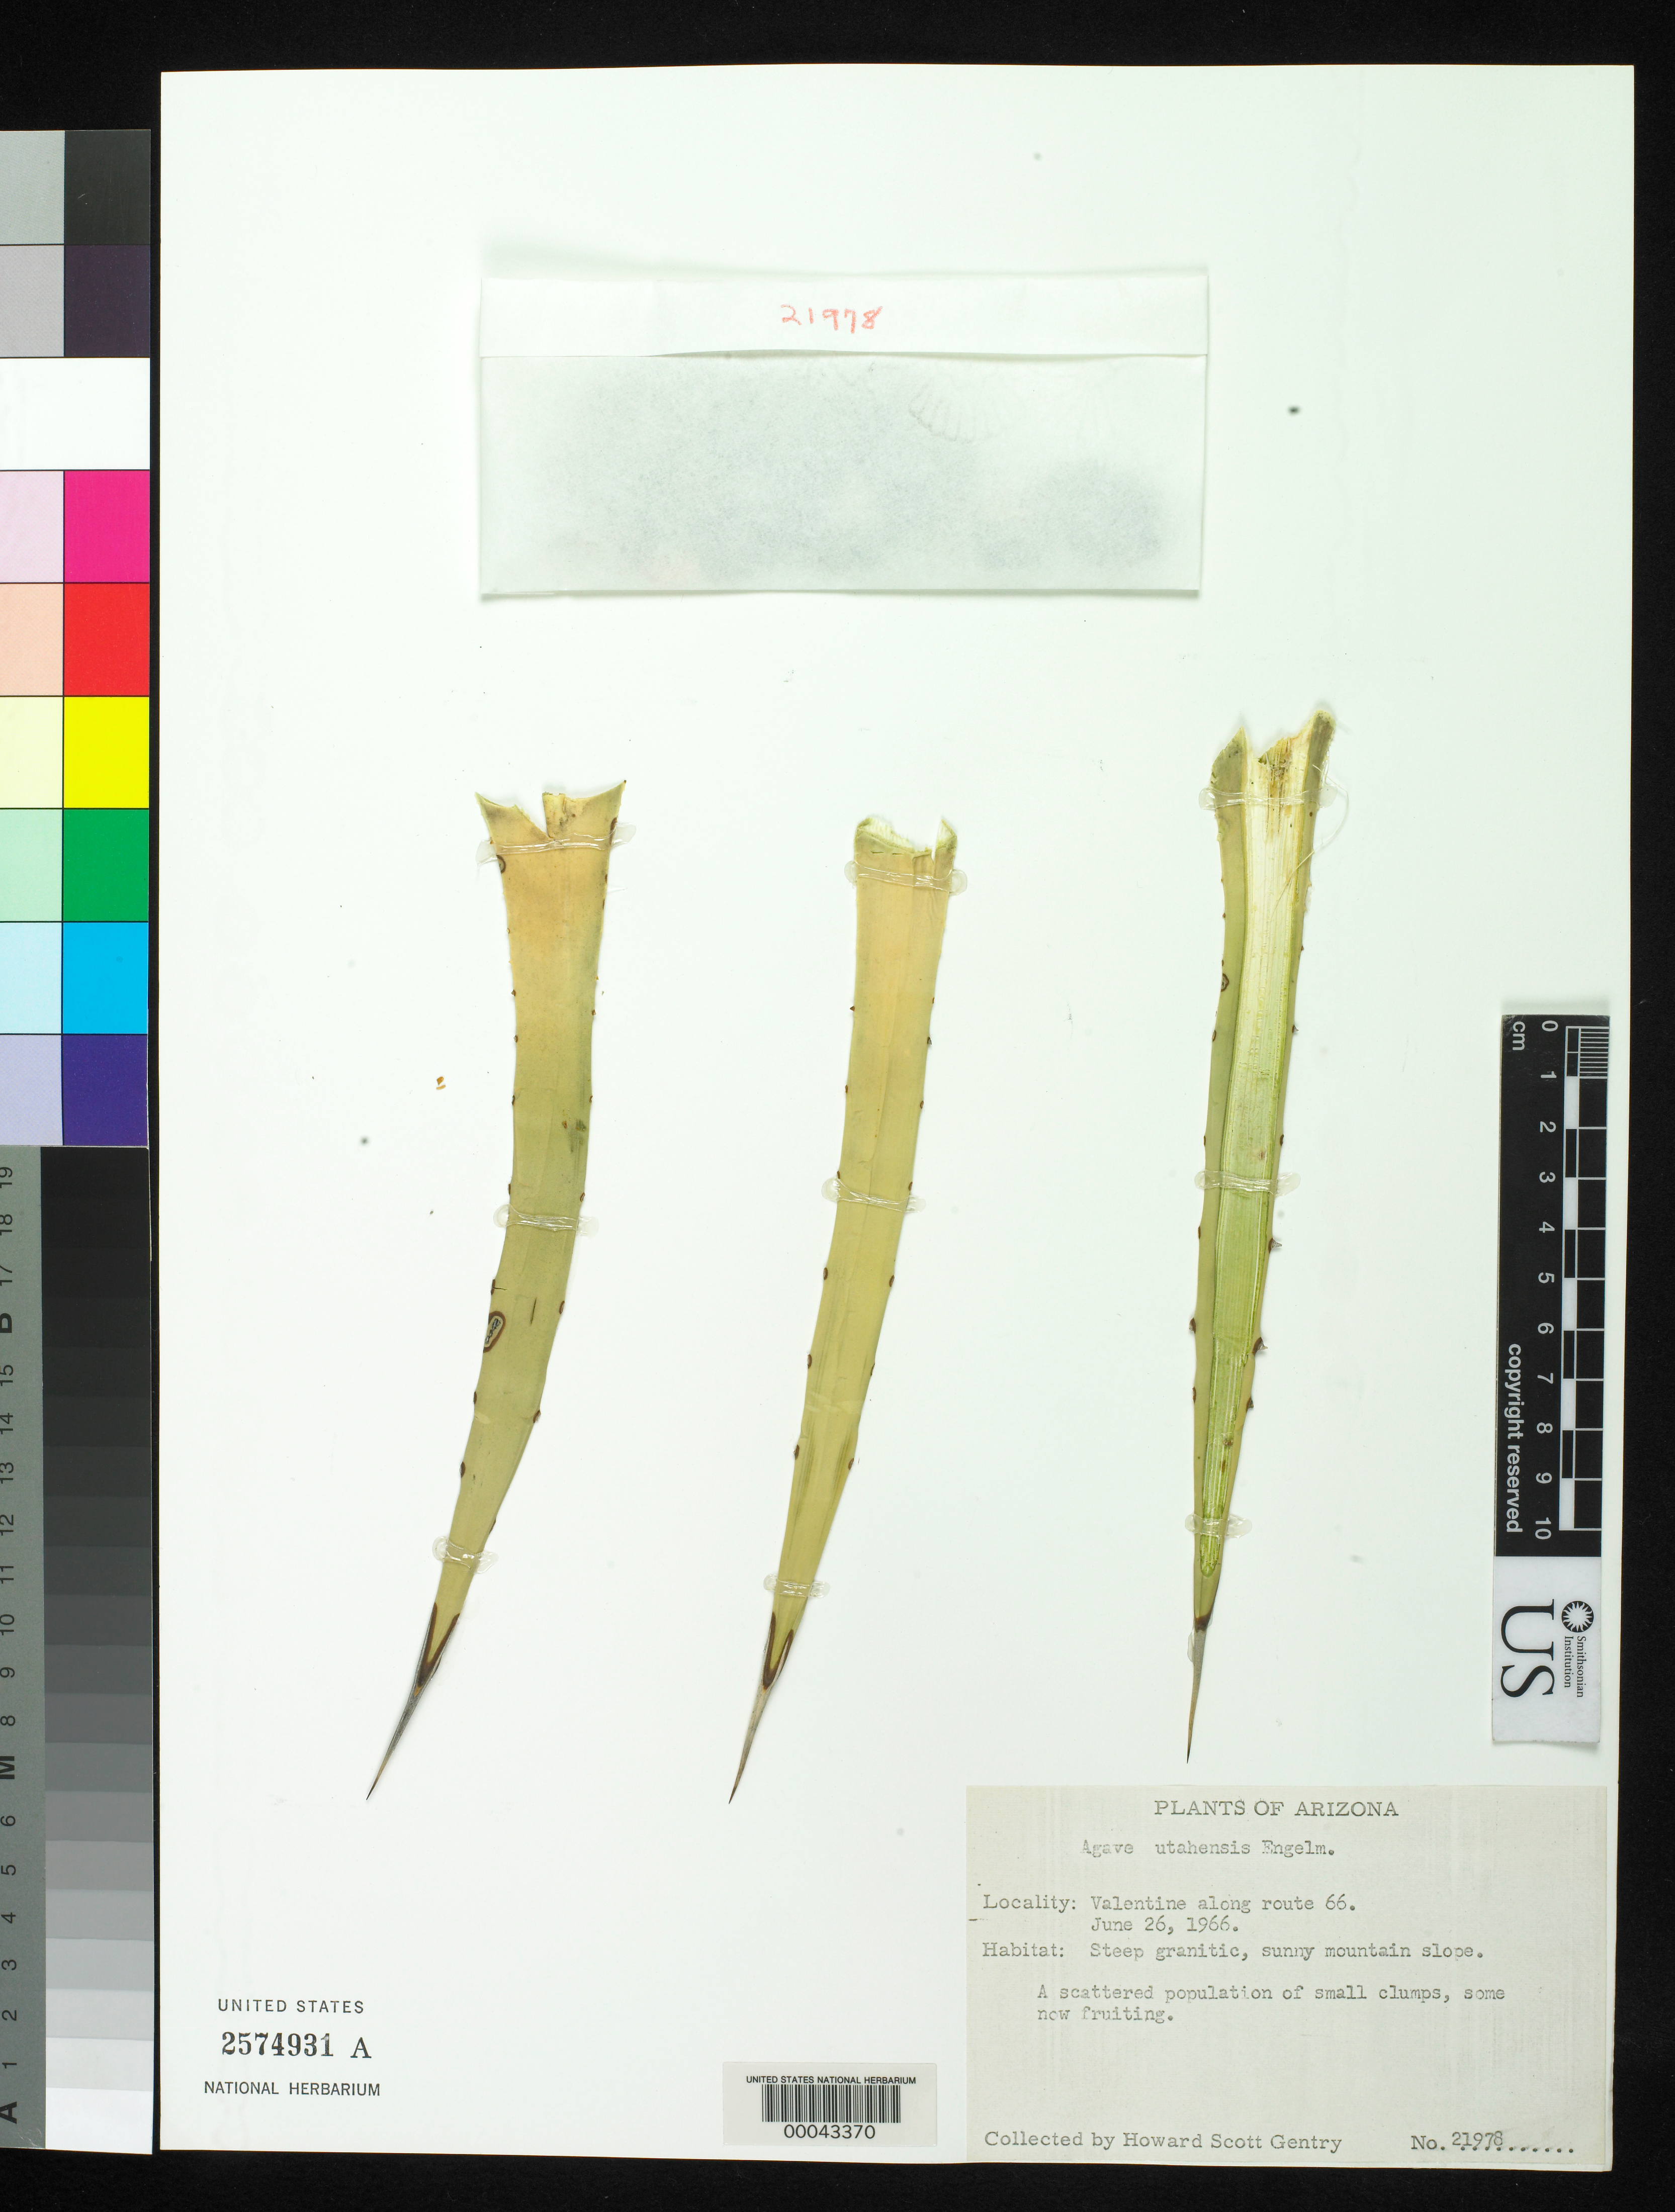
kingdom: Plantae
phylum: Tracheophyta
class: Liliopsida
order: Asparagales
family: Asparagaceae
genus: Agave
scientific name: Agave utahensis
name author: Engelm.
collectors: H. S. Gentry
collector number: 21978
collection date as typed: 26 Jun 1966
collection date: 1966-06-26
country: United States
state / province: Arizona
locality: Valentine along route 66.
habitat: Steep granitic, sunny mountain slope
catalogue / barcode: US 2574931A